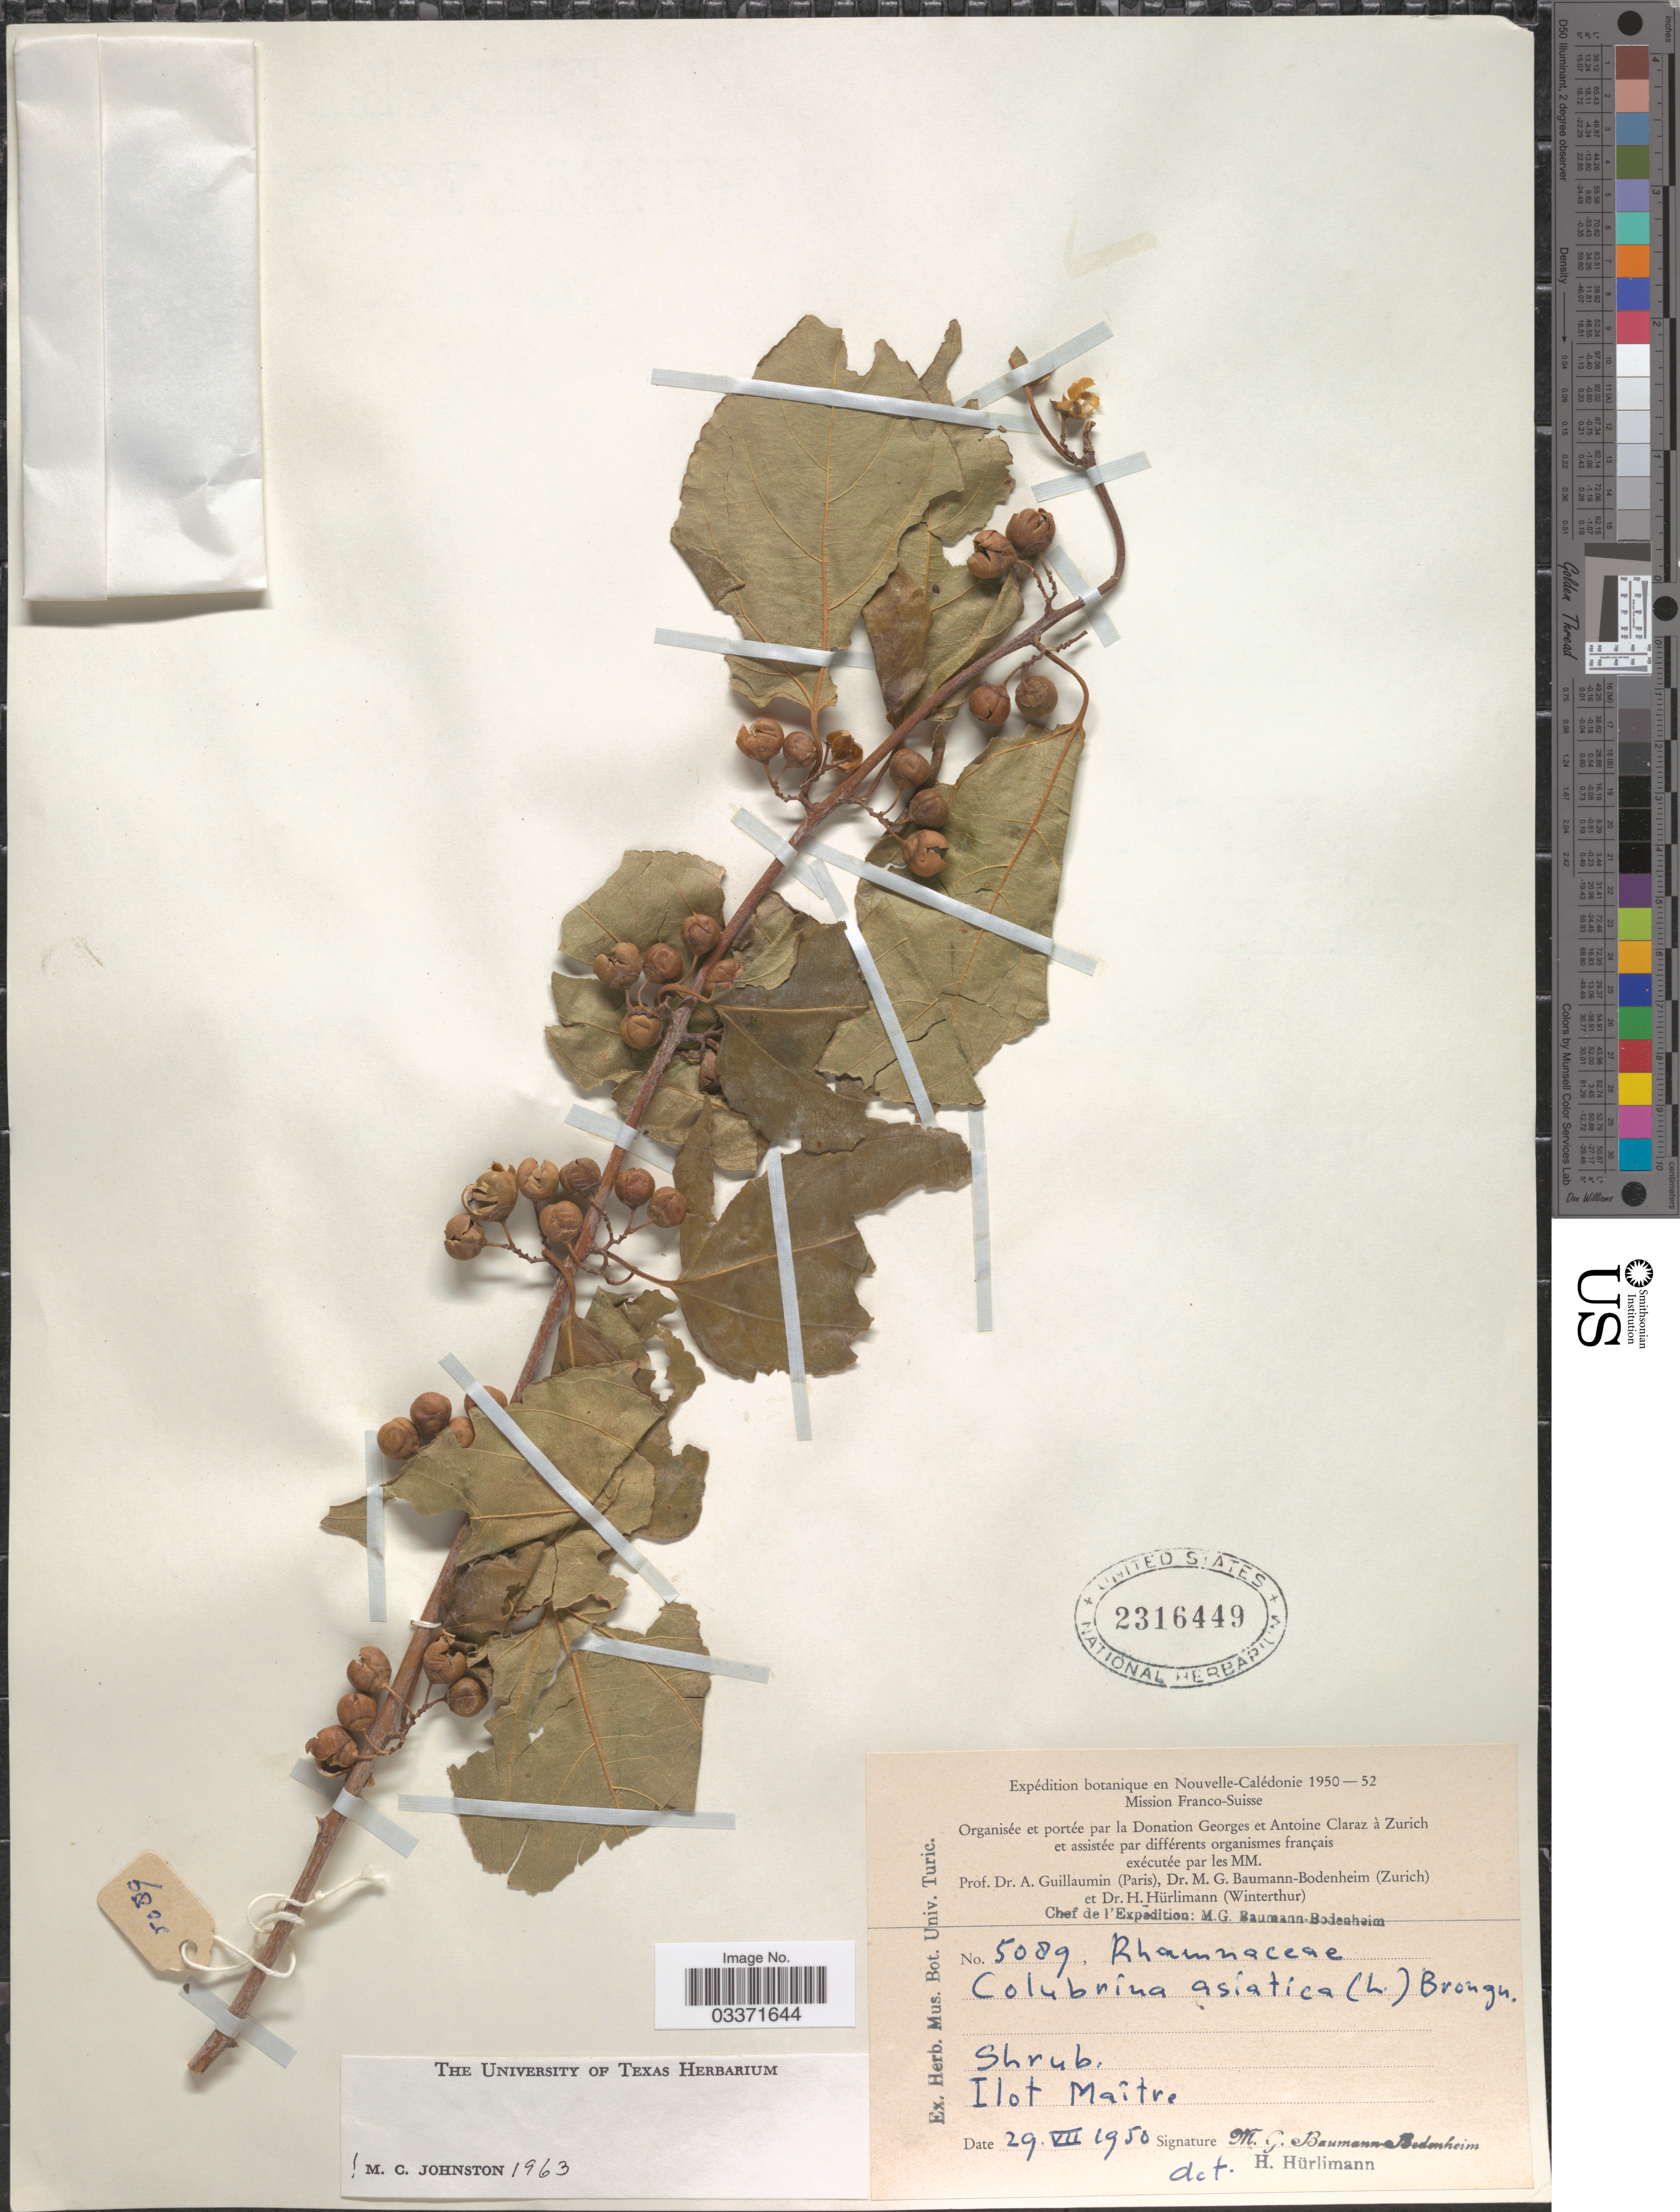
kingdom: Plantae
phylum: Tracheophyta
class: Magnoliopsida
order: Rosales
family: Rhamnaceae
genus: Colubrina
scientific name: Colubrina asiatica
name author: (L.) Brongn.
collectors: M. G. Baumann-Bodenheim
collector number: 5089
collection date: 1950-07-29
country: New Caledonia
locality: Ilot Maître.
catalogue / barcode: US 2316449